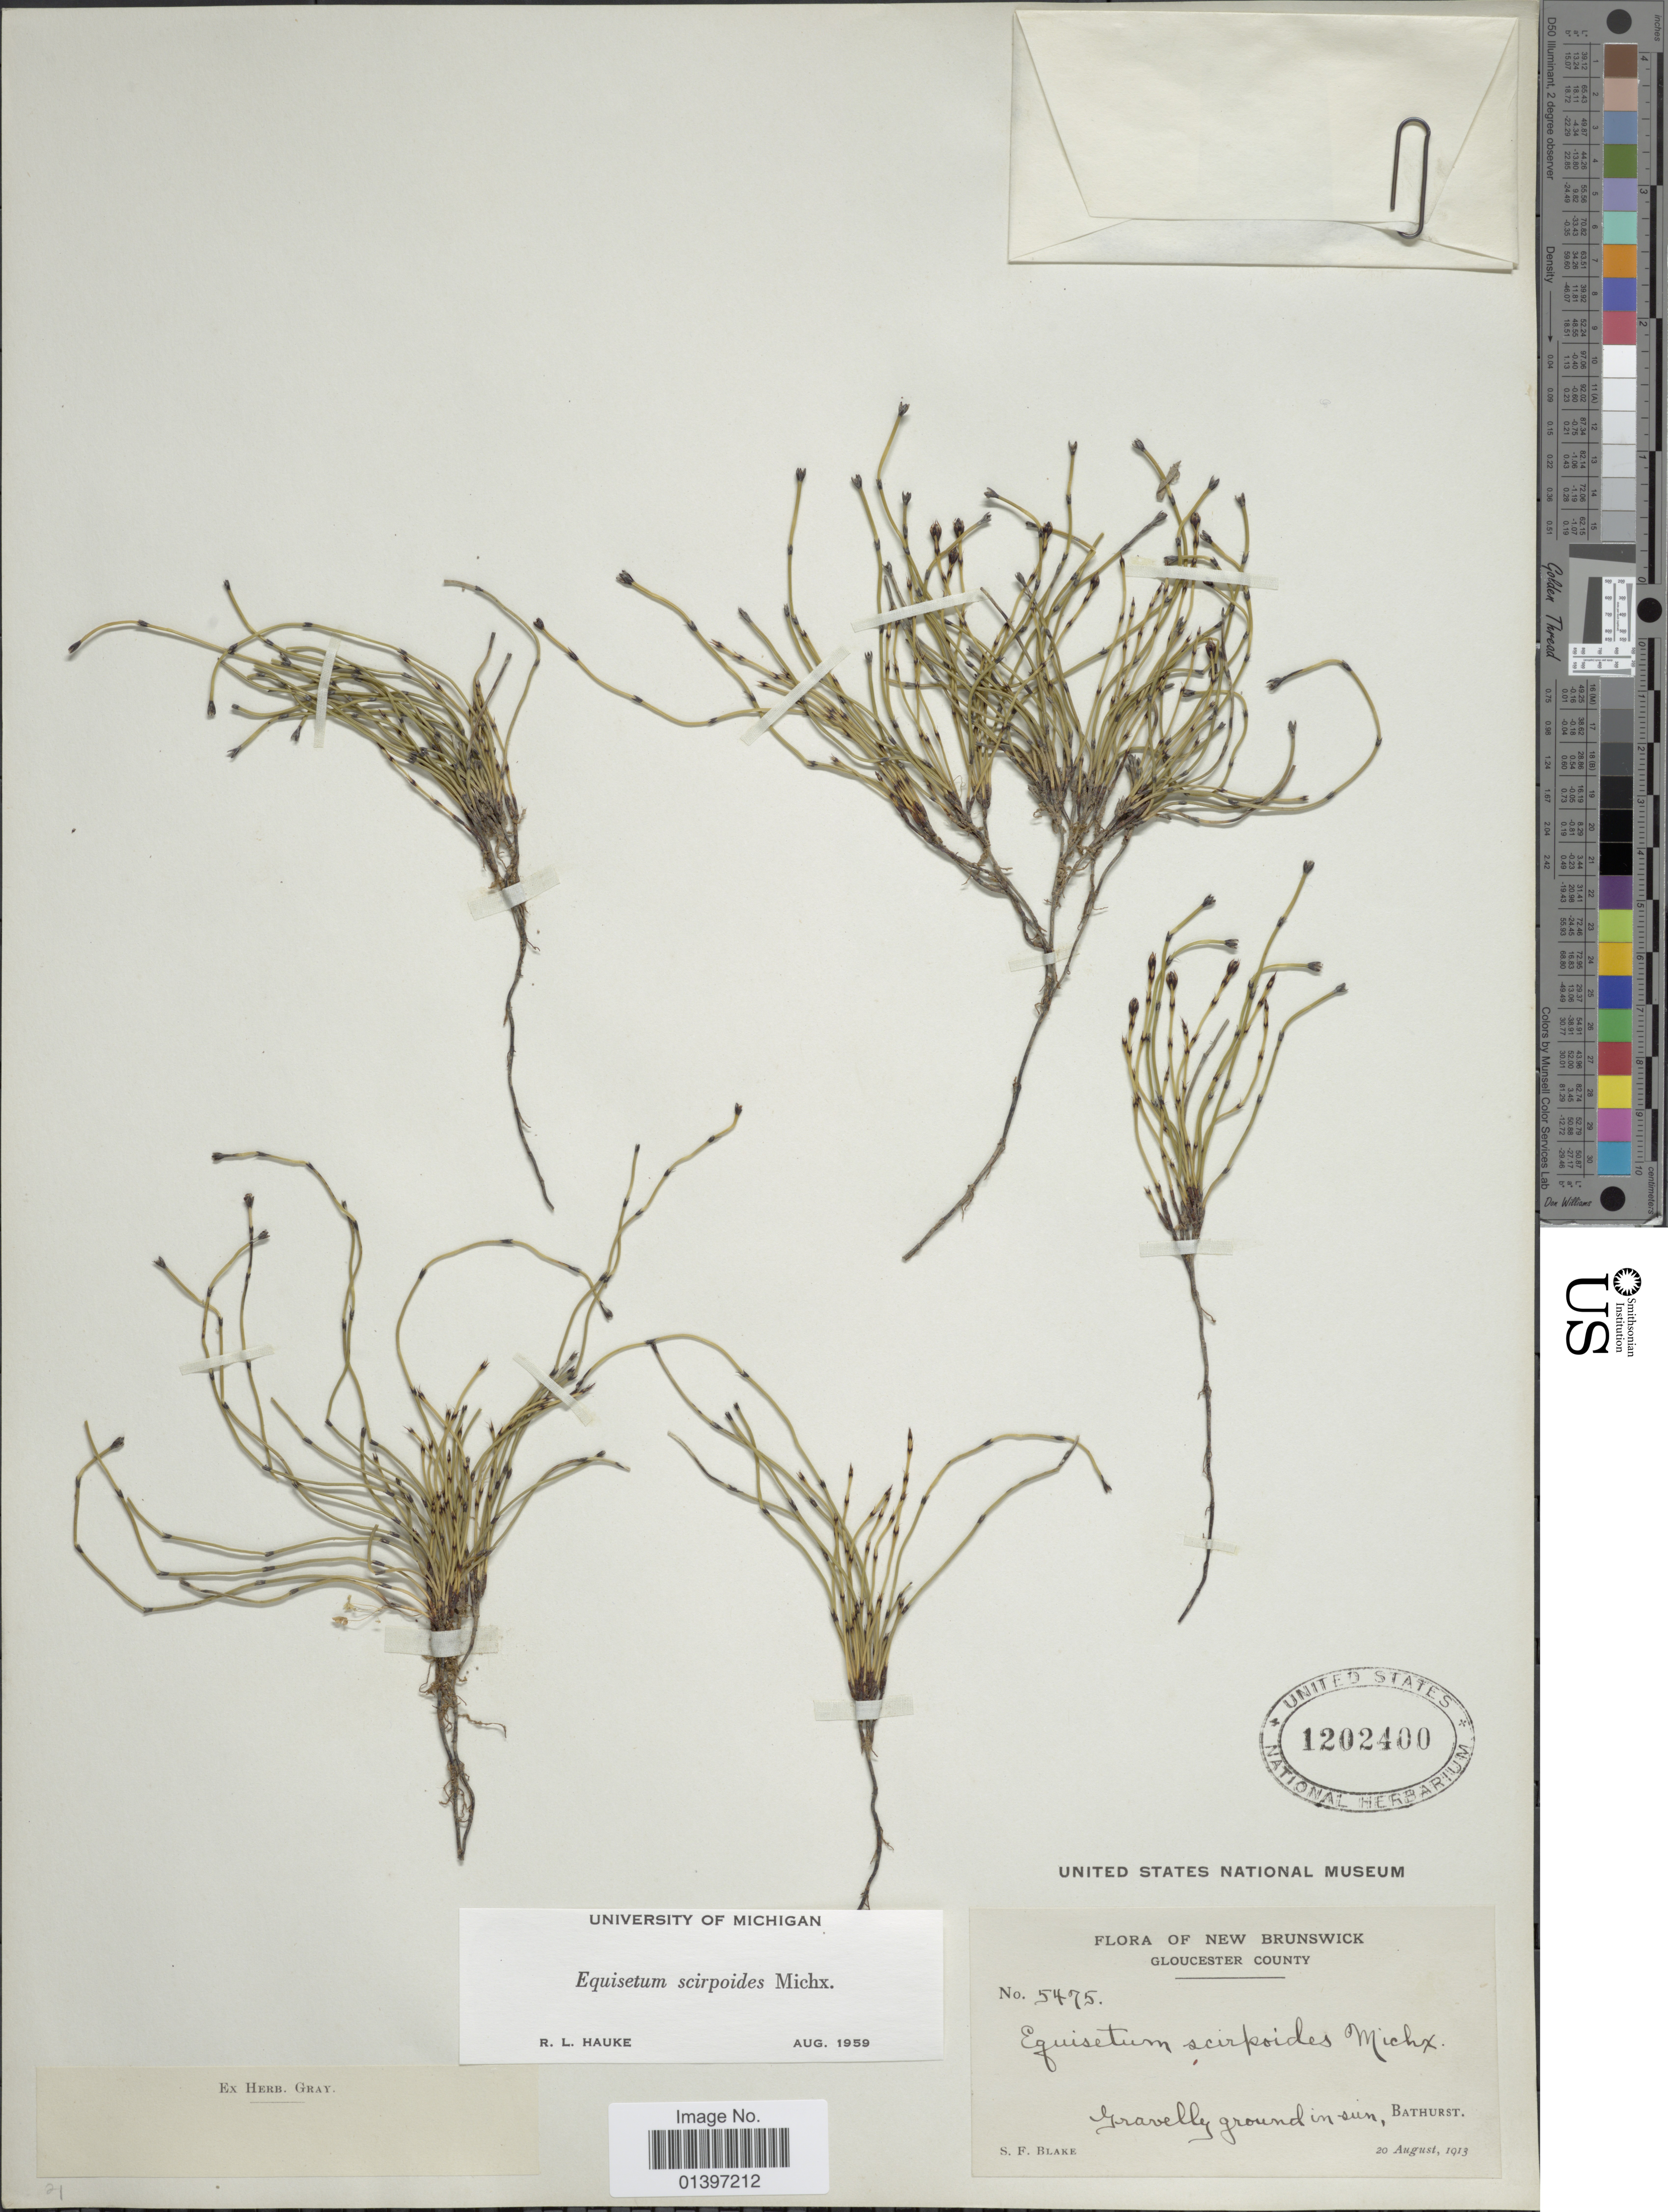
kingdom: Plantae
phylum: Tracheophyta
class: Polypodiopsida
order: Equisetales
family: Equisetaceae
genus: Equisetum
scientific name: Equisetum scirpoides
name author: Michx.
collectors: S. Blake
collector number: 5475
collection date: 1913-08-20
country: Canada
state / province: New Brunswick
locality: Gloucester County, Gravelly ground in sun, Bathurst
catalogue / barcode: US 1202400